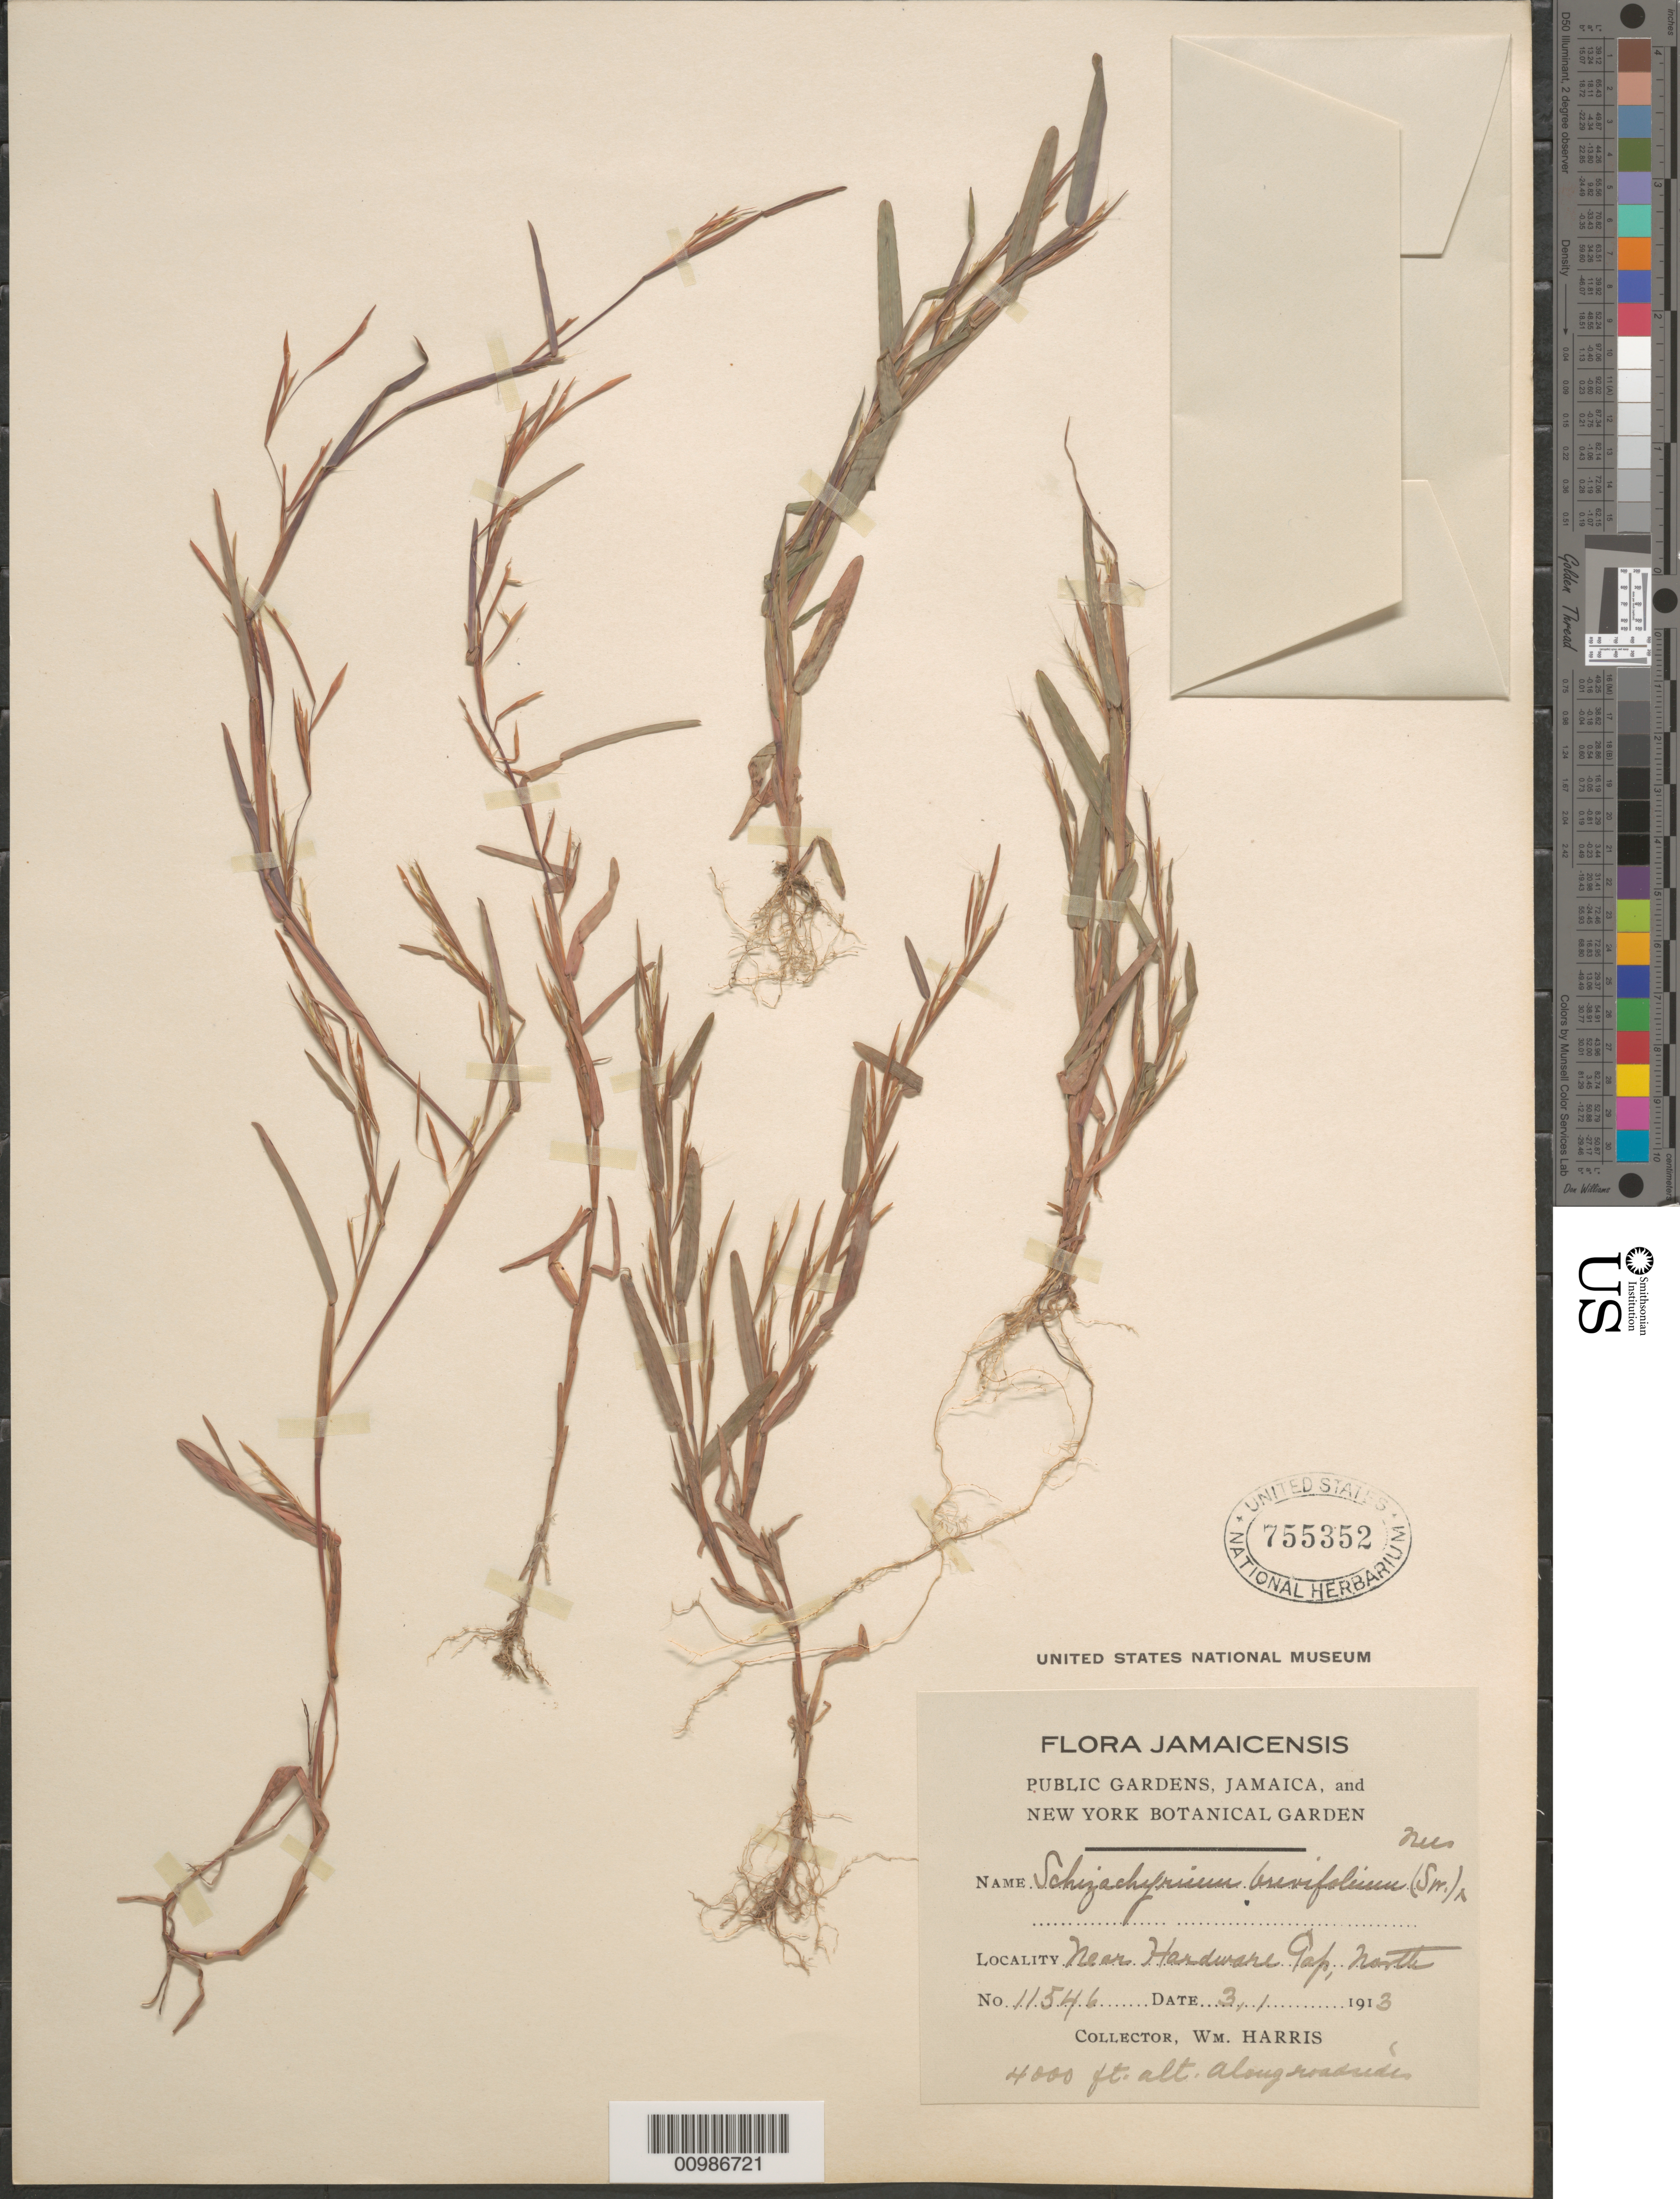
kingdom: Plantae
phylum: Tracheophyta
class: Liliopsida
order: Poales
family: Poaceae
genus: Andropogon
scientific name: Andropogon brevifolius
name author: Sw.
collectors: W. H. Harris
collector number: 11546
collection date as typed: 03 Jan 1913 or 01 Mar 1913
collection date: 1913-01-03 or 1913-03-01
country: Jamaica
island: Jamaica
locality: Near Hardware Gap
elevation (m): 1219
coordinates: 0 N, 0 E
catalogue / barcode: US 755352